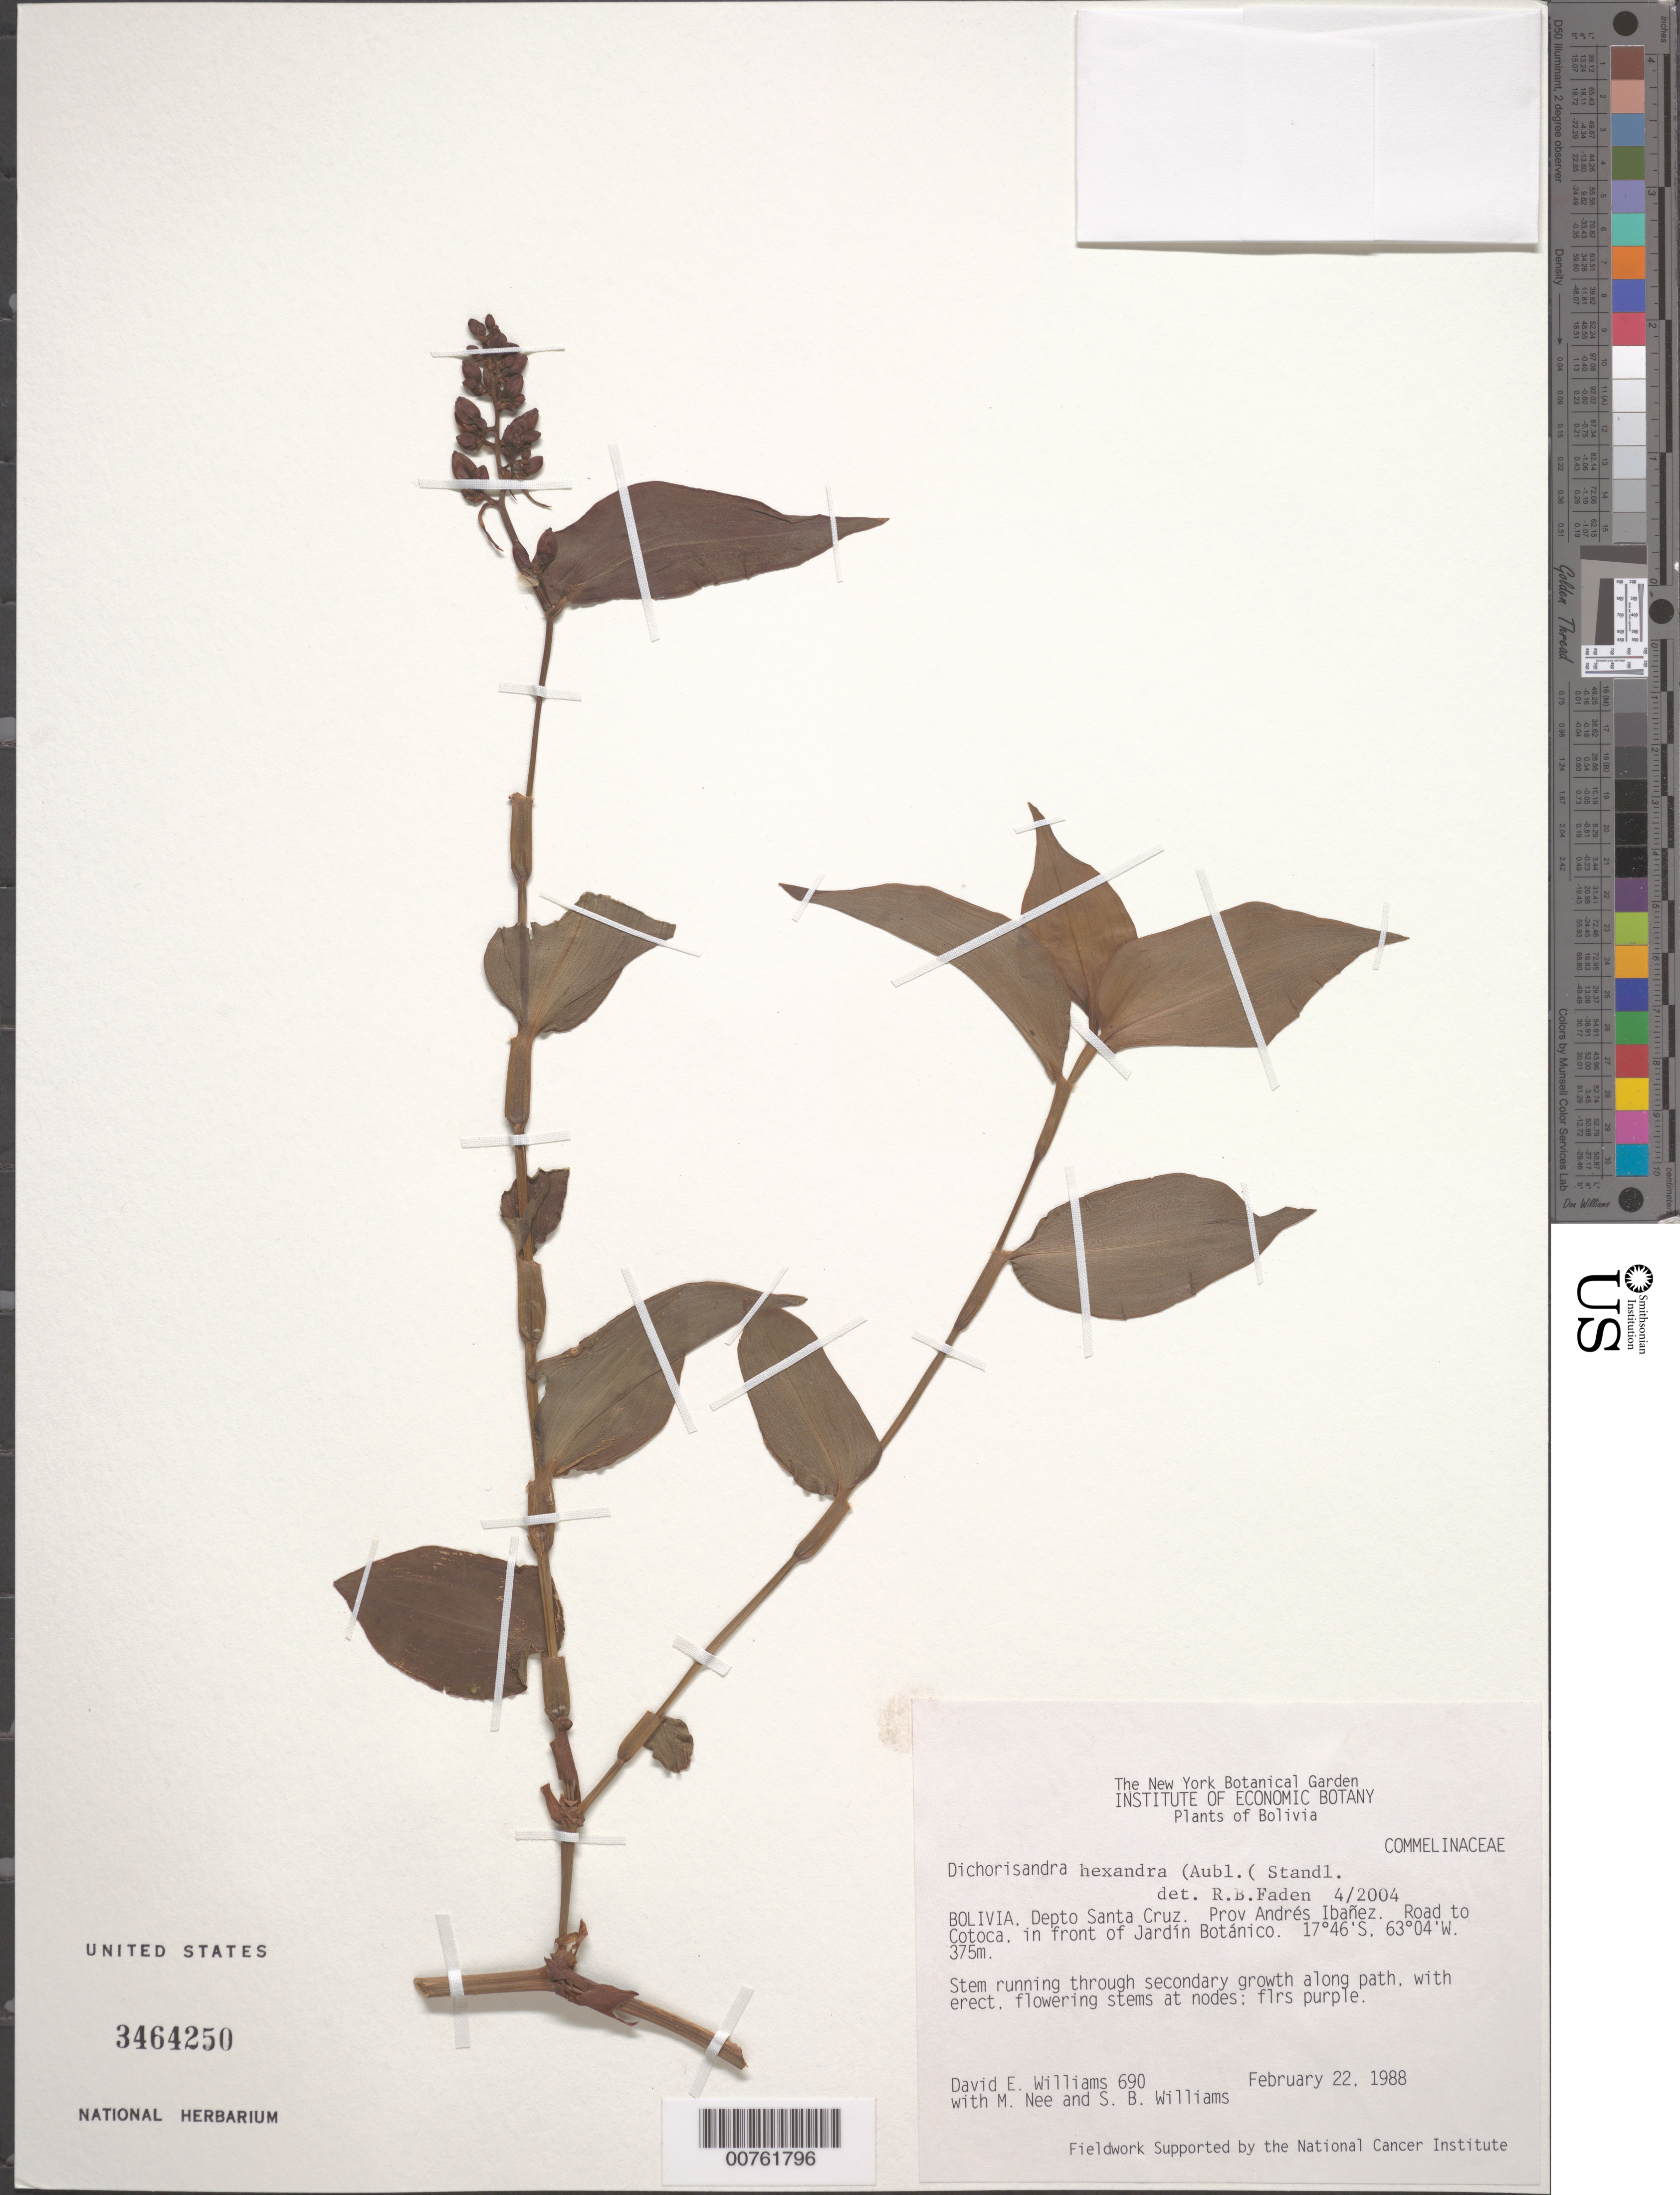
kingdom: Plantae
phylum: Tracheophyta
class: Liliopsida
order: Commelinales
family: Commelinaceae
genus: Dichorisandra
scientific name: Dichorisandra hexandra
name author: (Aubl.) Standl.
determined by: Faden, Robert B., (US), Smithsonian Institution - National Museum of Natural History (UNITED STATES)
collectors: D. E. Williams, M. Nee & S. B. Williams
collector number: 690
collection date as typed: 22 Feb 1988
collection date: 1988-02-22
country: Bolivia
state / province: Santa Cruz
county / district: Andres Ibanez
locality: Road to Cotoca, in front of Jardin Botanico.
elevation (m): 375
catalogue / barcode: US 3464250